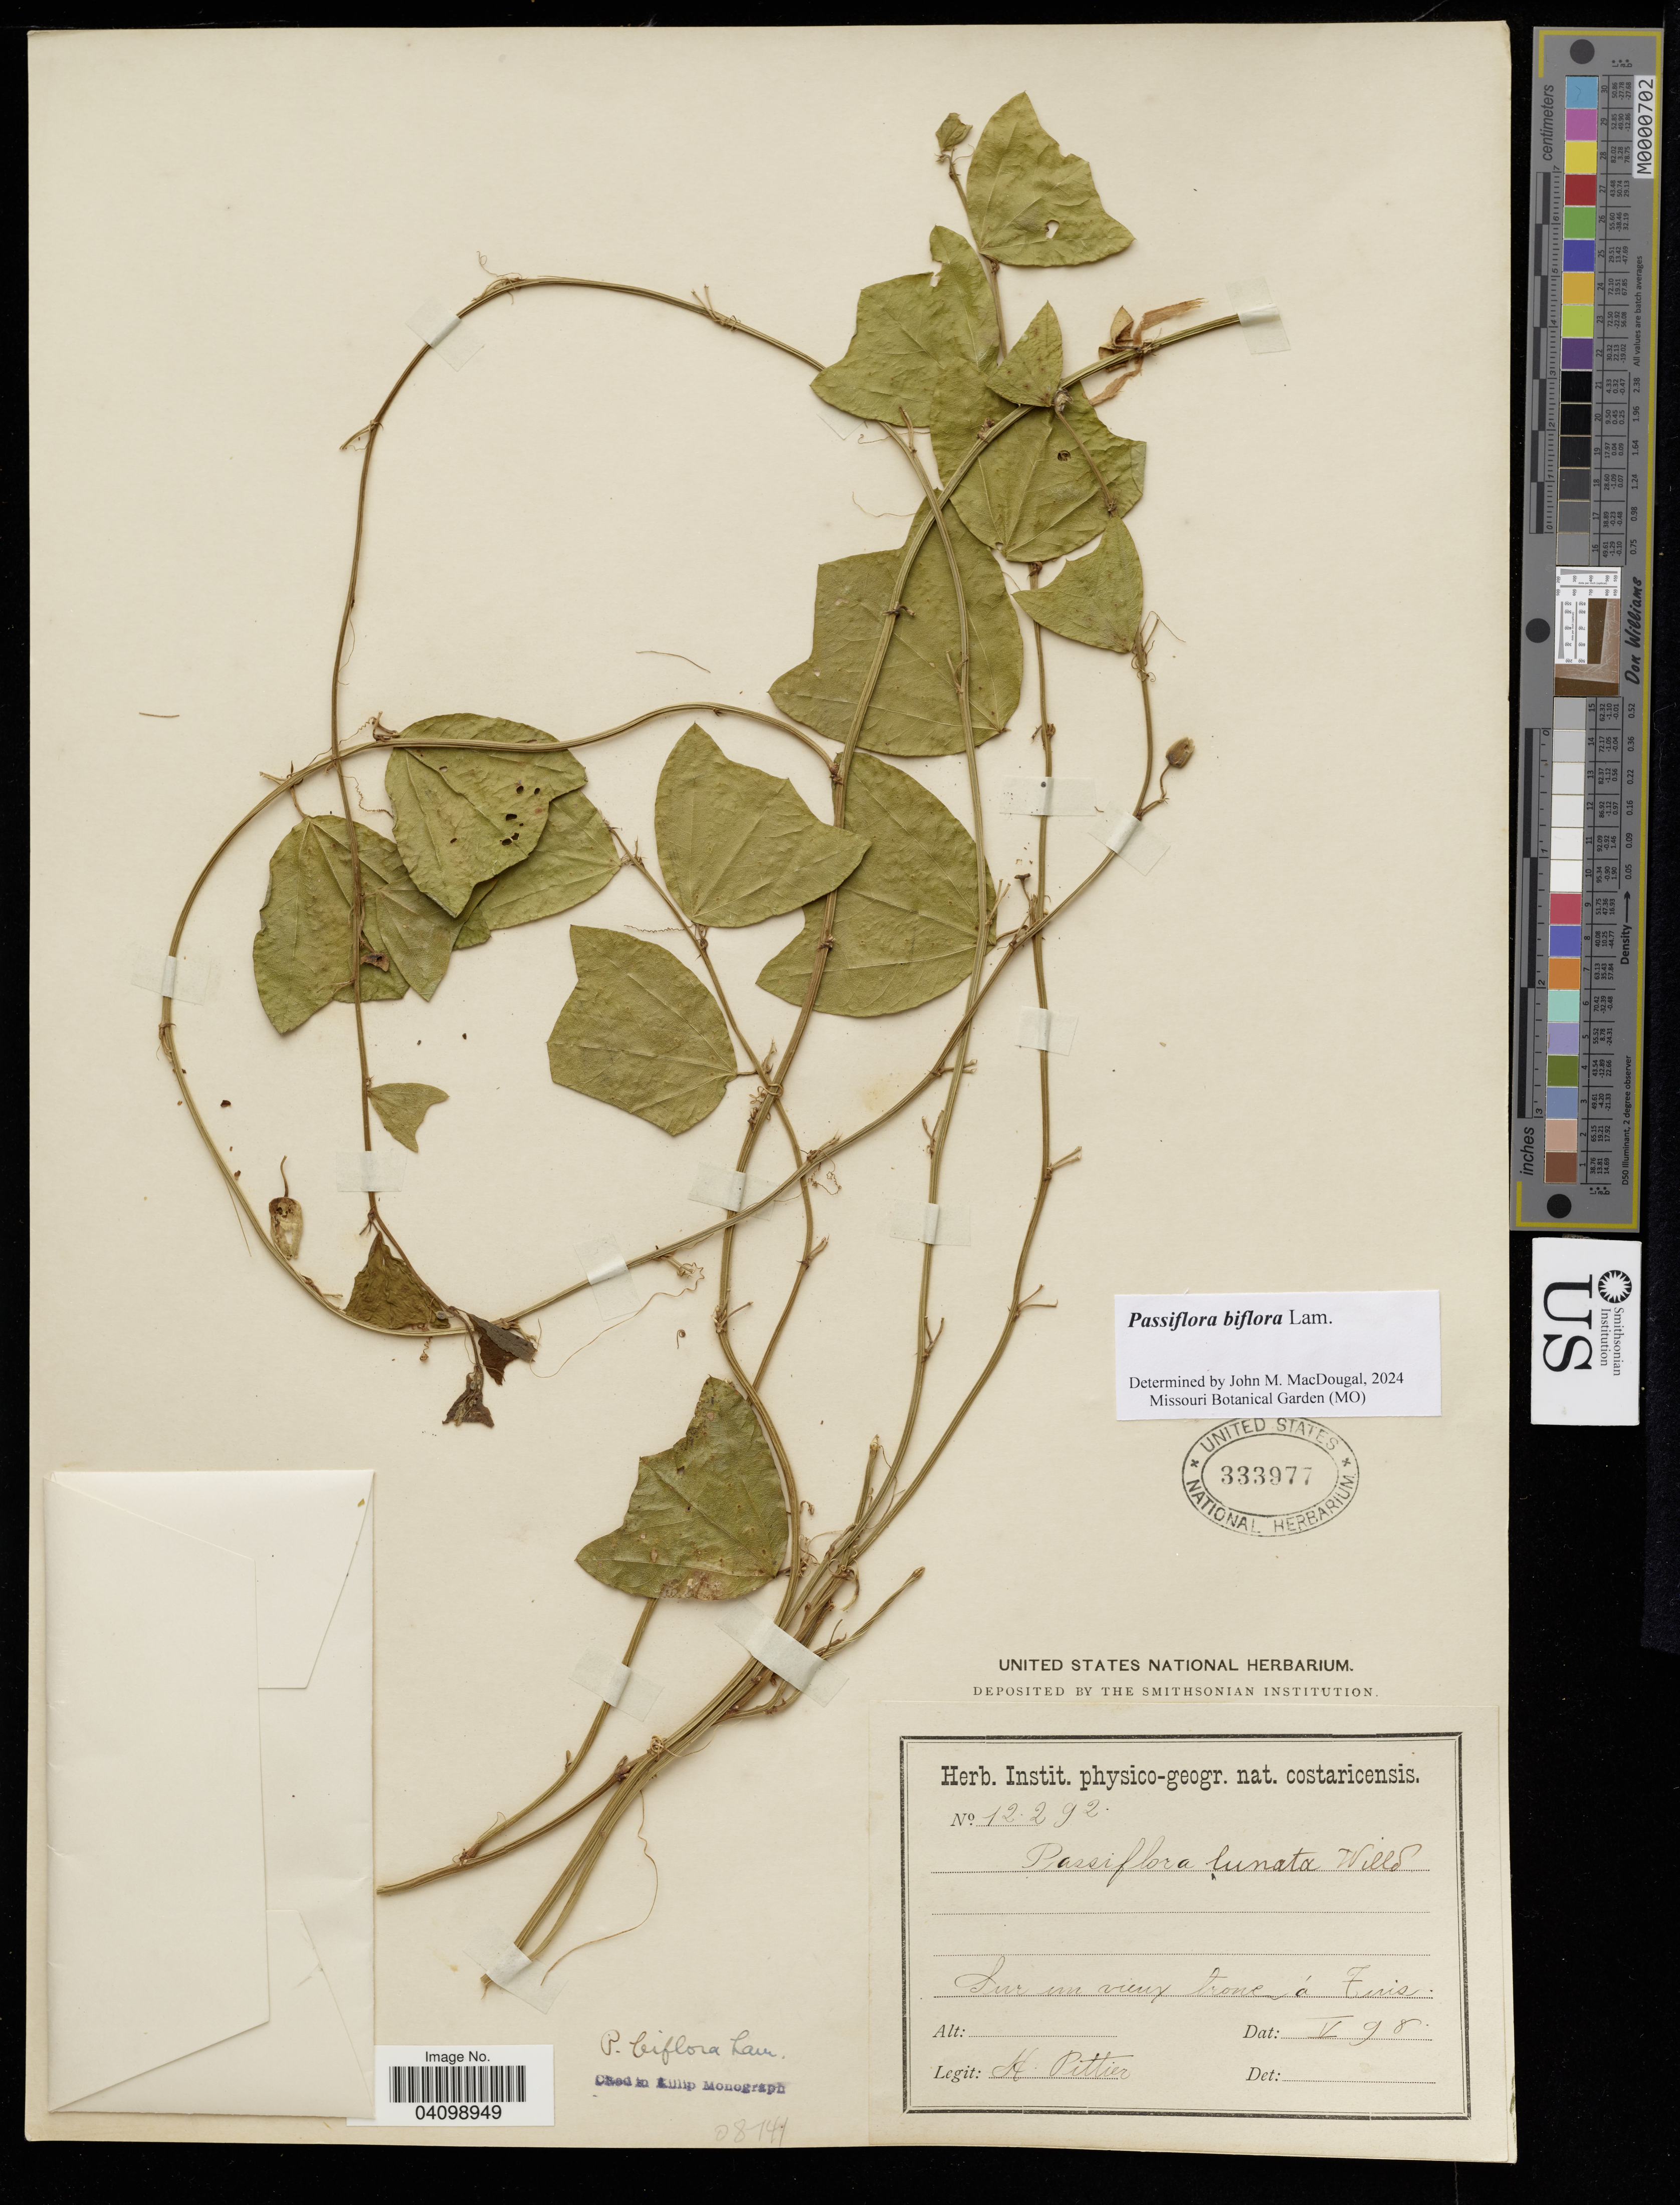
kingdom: Plantae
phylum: Tracheophyta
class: Magnoliopsida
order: Malpighiales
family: Passifloraceae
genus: Passiflora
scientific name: Passiflora biflora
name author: Lam.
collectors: H. Pittier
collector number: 12292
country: Costa Rica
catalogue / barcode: US 333977